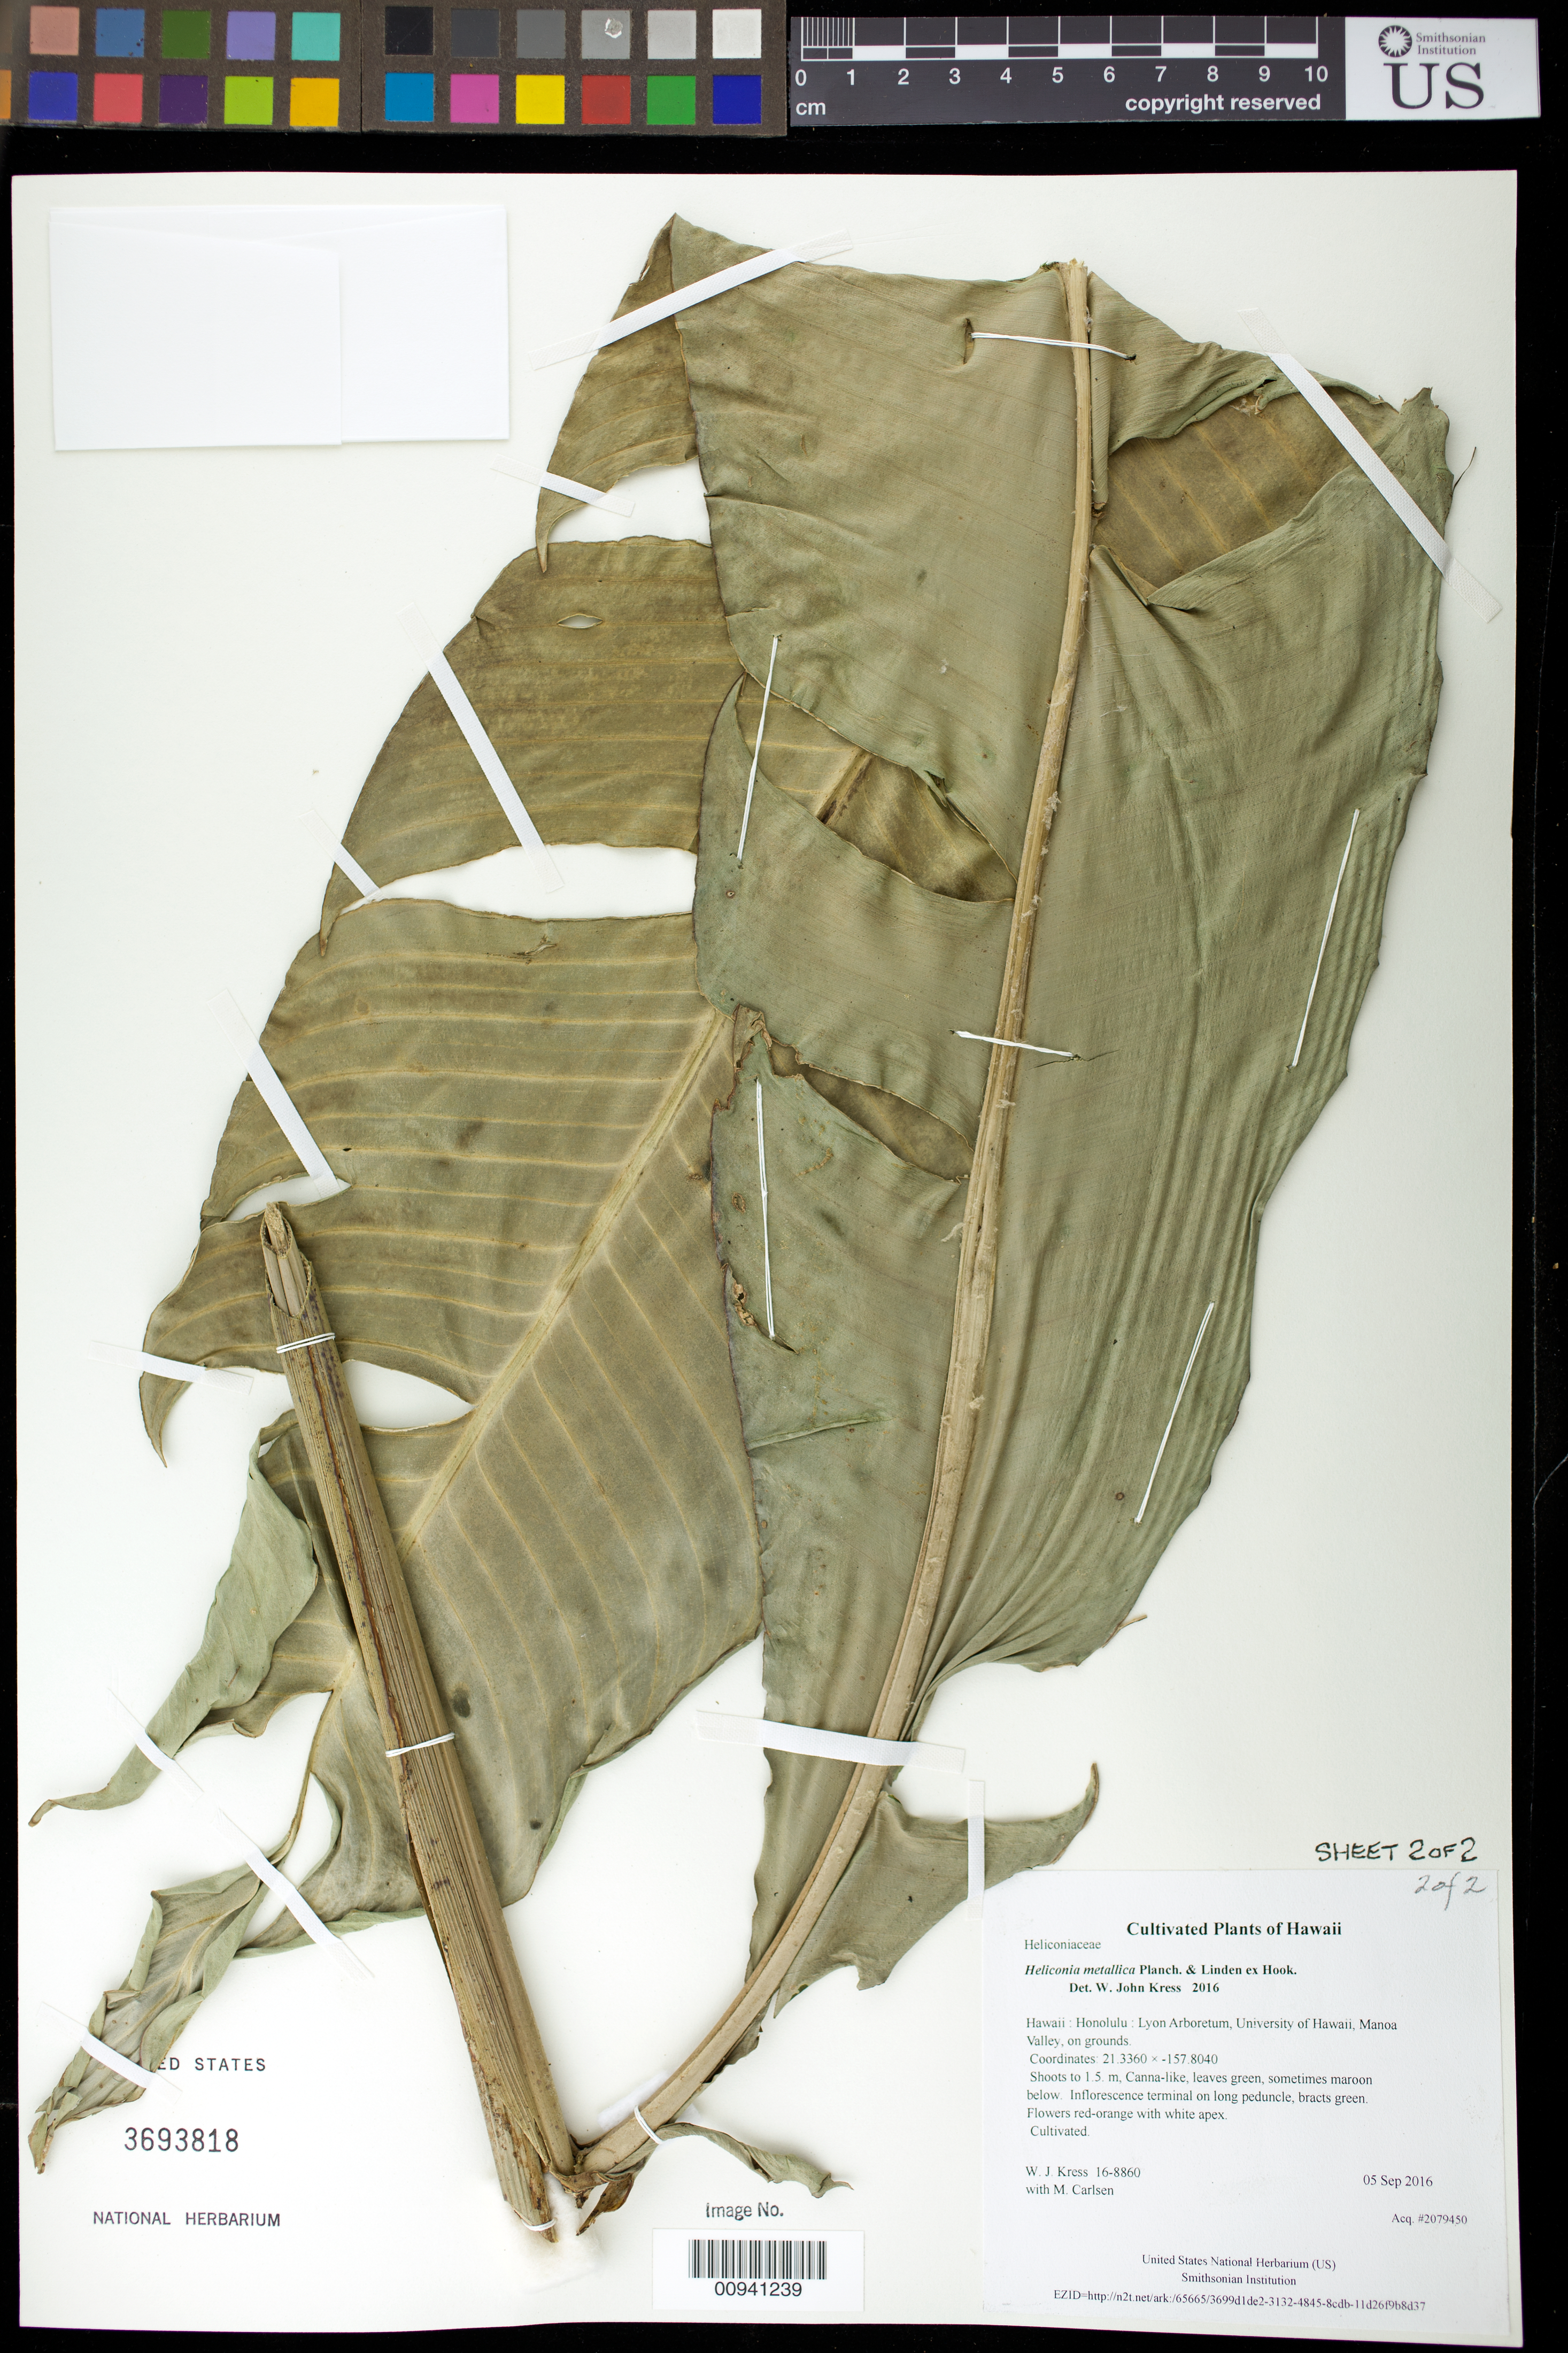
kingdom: Plantae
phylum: Tracheophyta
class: Liliopsida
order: Zingiberales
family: Heliconiaceae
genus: Heliconia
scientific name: Heliconia metallica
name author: Planch. & Linden ex Hook.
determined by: Kress, W. J., (US), Smithsonian Institution - National Museum of Natural History (UNITED STATES)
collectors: W. J. Kress & M. M. Carlsen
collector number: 16-8860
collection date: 2016-09-05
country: United States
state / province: Hawaii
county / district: Honolulu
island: Oahu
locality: Lyon Arboretum, University of Hawaii, Manoa Valley, on grounds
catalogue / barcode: US 3693818